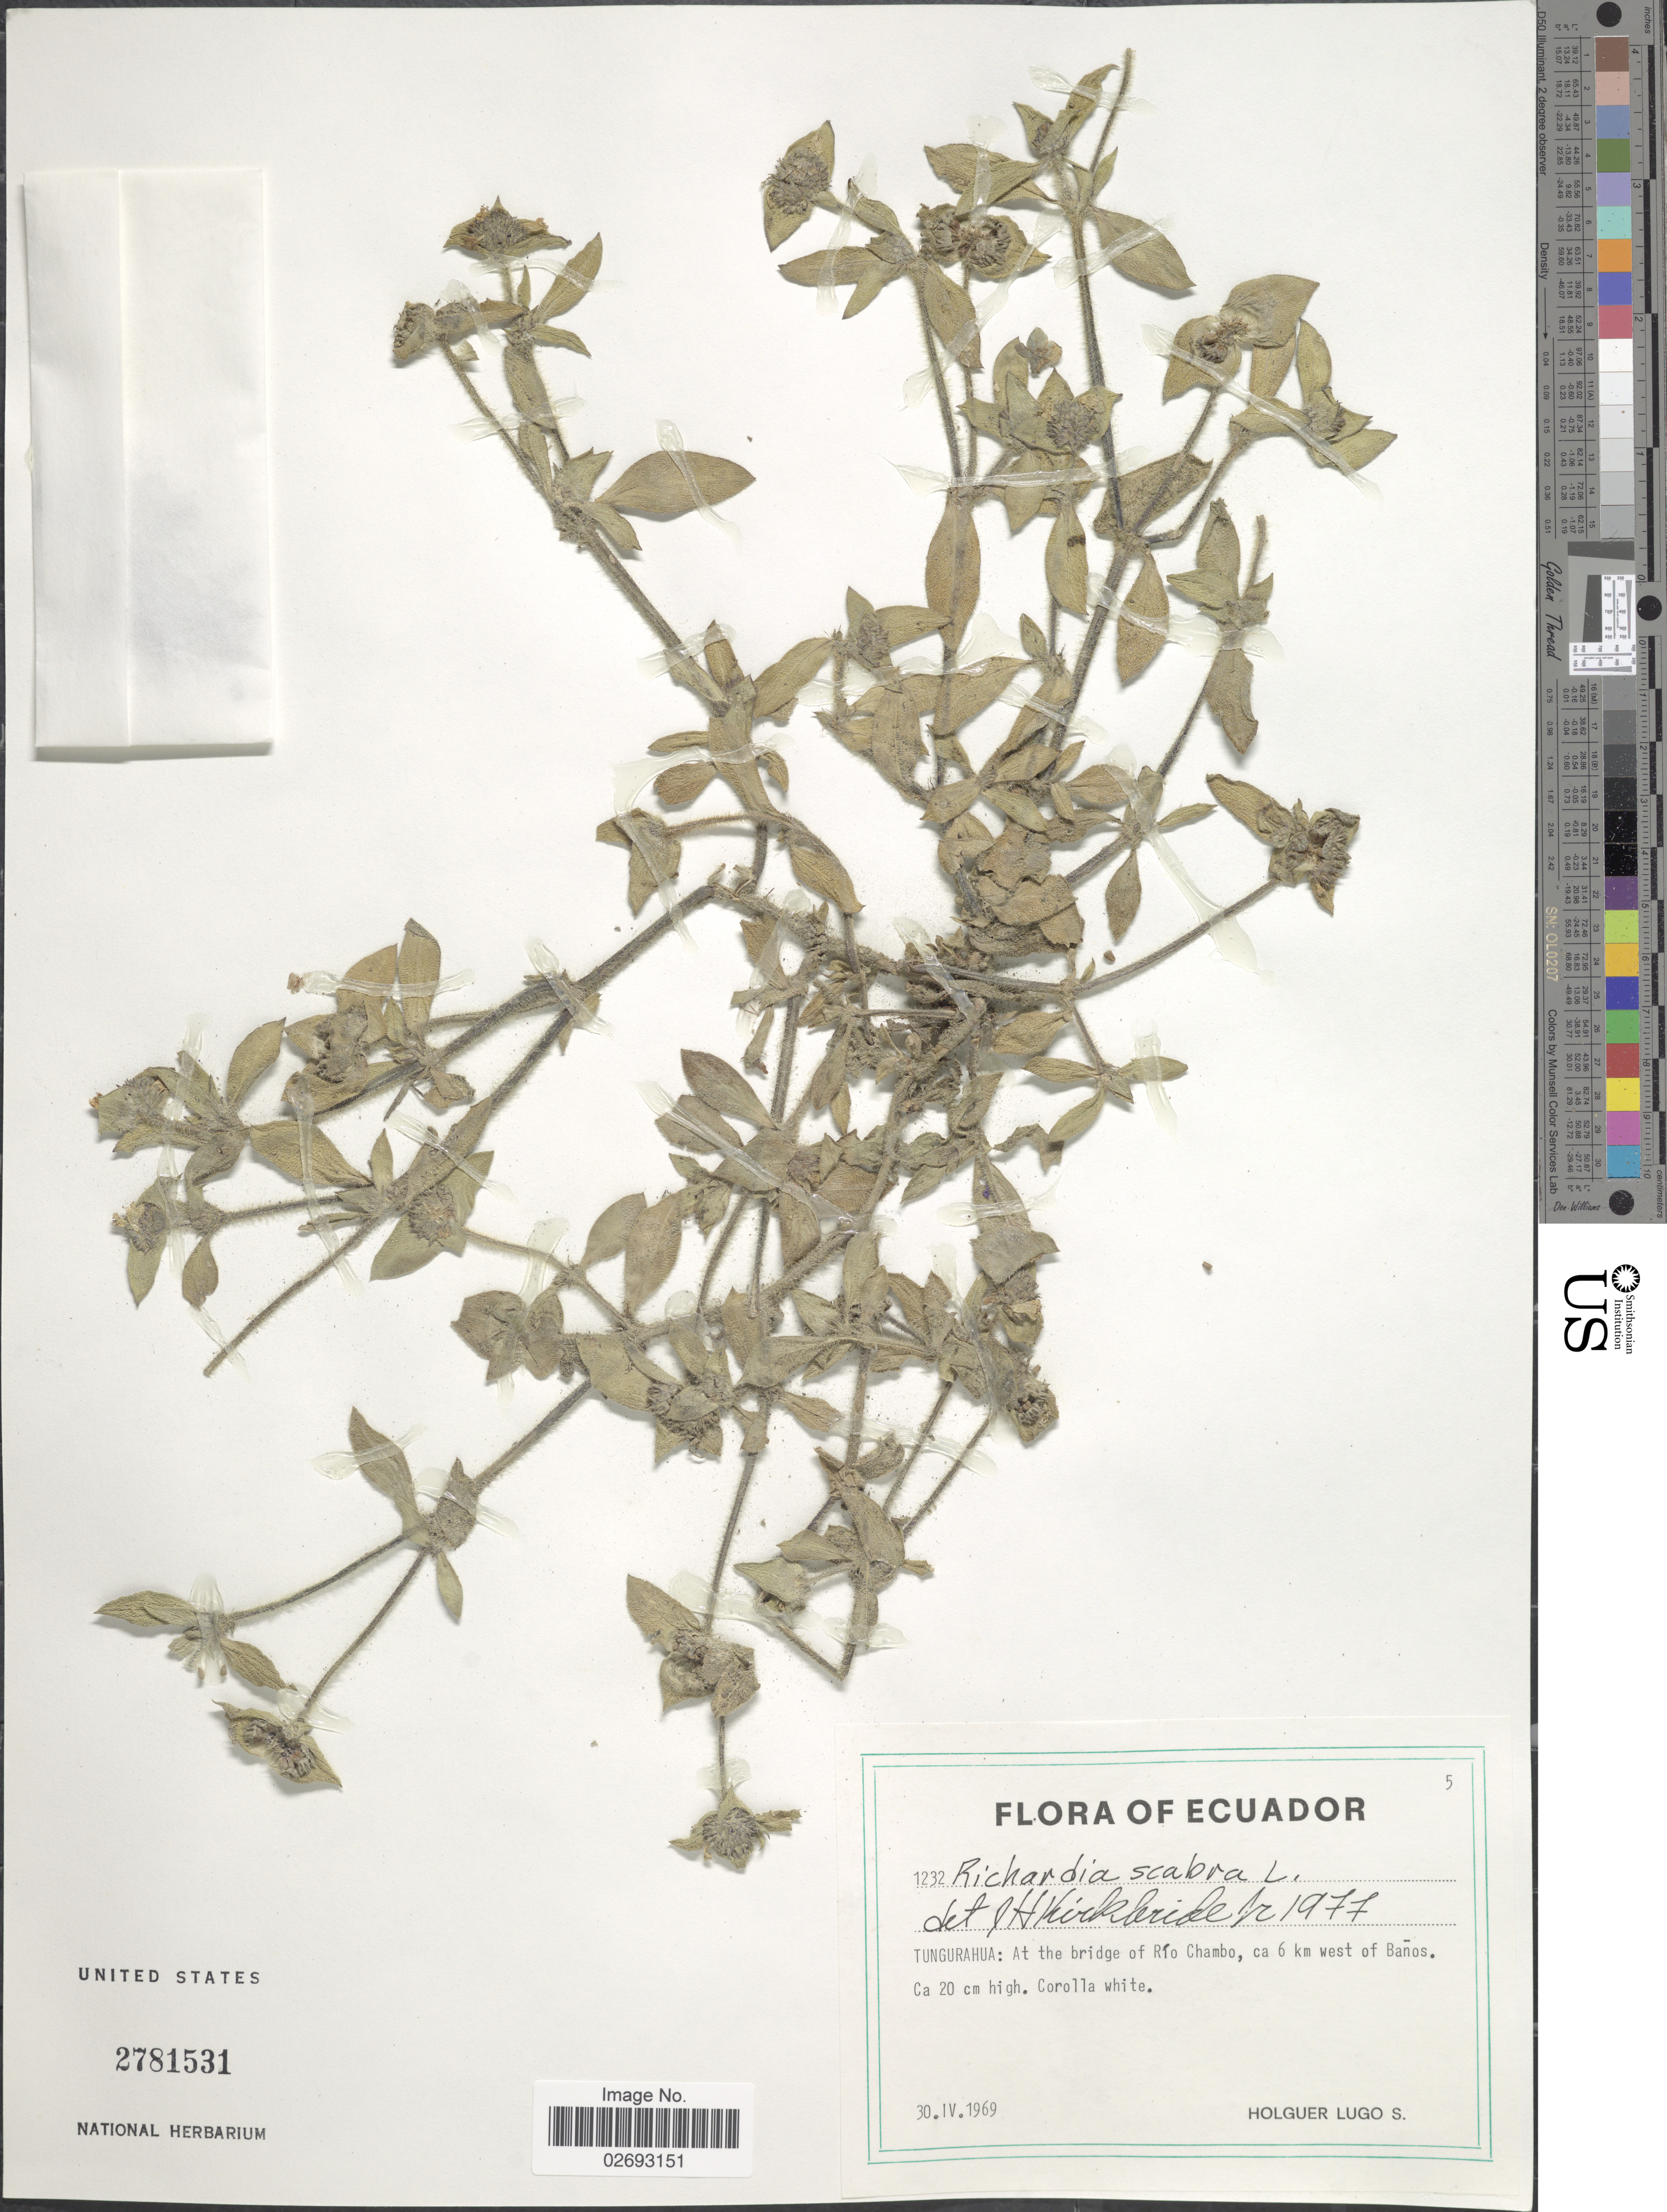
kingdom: Plantae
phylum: Tracheophyta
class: Magnoliopsida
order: Gentianales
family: Rubiaceae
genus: Richardia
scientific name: Richardia scabra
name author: L.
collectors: H. Lugo S.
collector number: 1232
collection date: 1969-04-30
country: Ecuador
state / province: Tungurahua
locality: At the bridge of Rio Chambo, ca 6 km west of Banos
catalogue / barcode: US 2781531